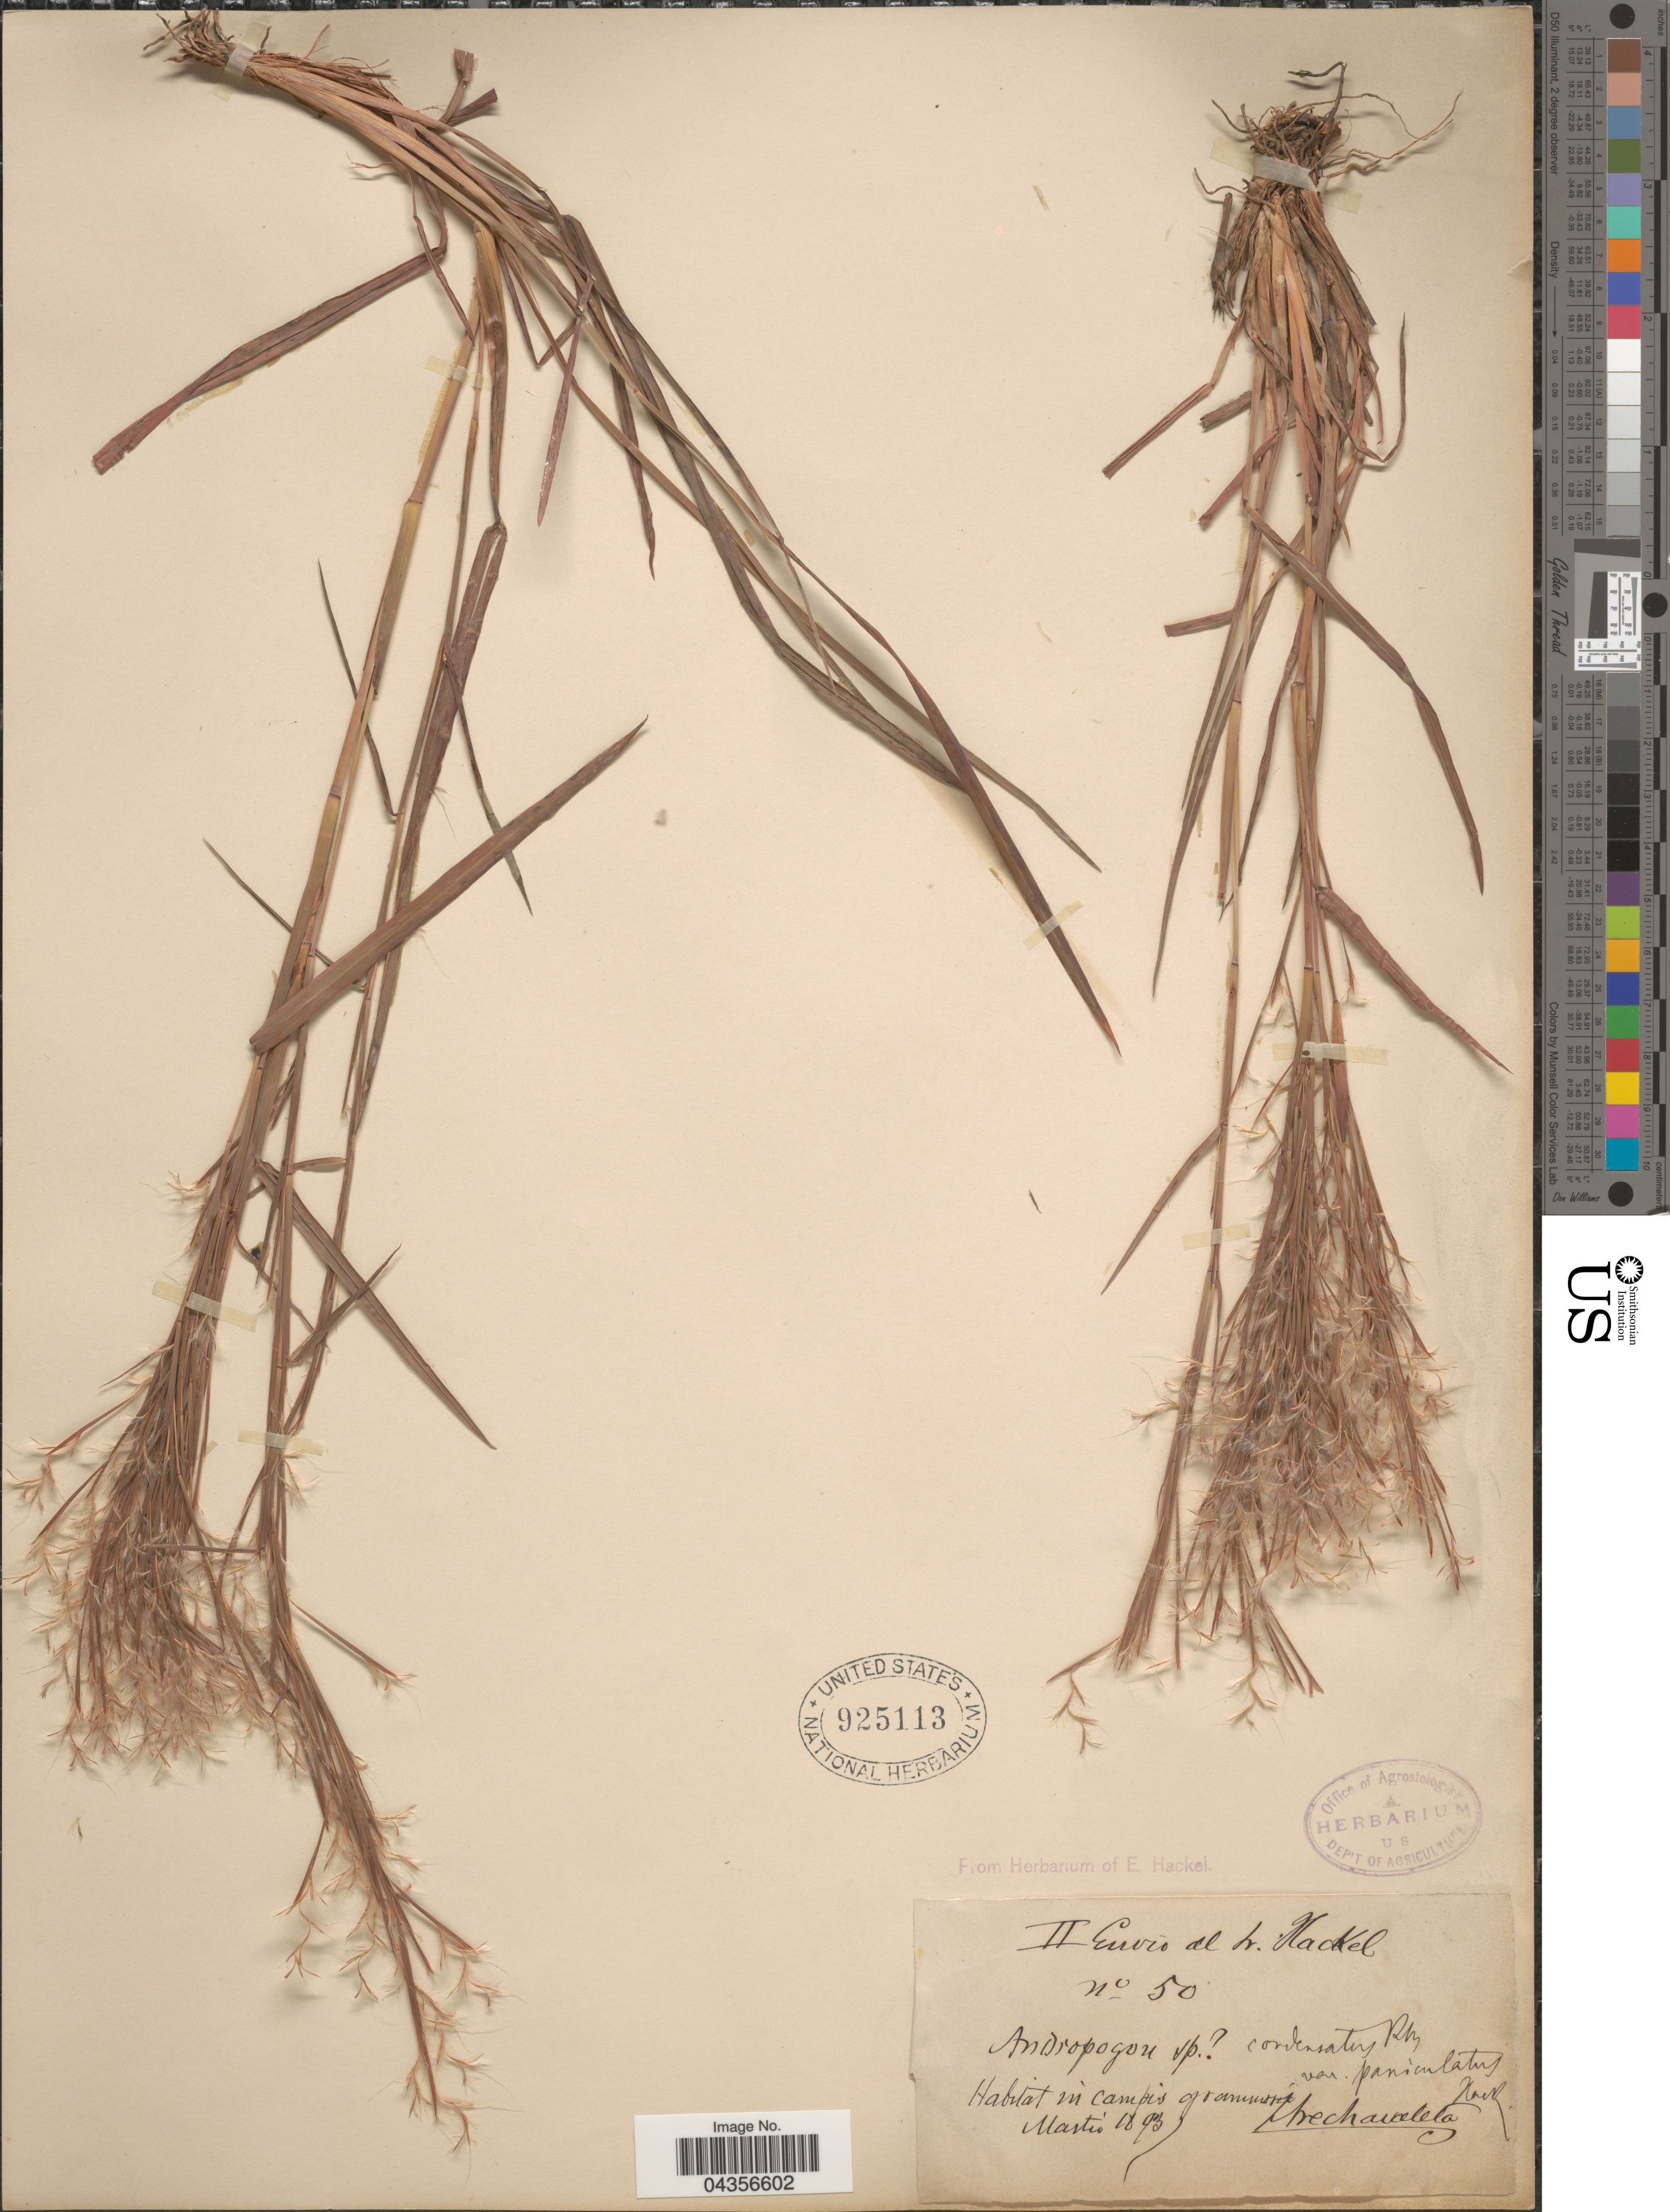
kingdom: Plantae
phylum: Tracheophyta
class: Liliopsida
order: Poales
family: Poaceae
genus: Schizachyrium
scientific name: Schizachyrium microstachyum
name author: (Desv. ex Ham.) Roseng. et al.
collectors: J. Arechavaleta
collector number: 50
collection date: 1893-03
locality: Habitat in campis graminosis.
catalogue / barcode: US 925113